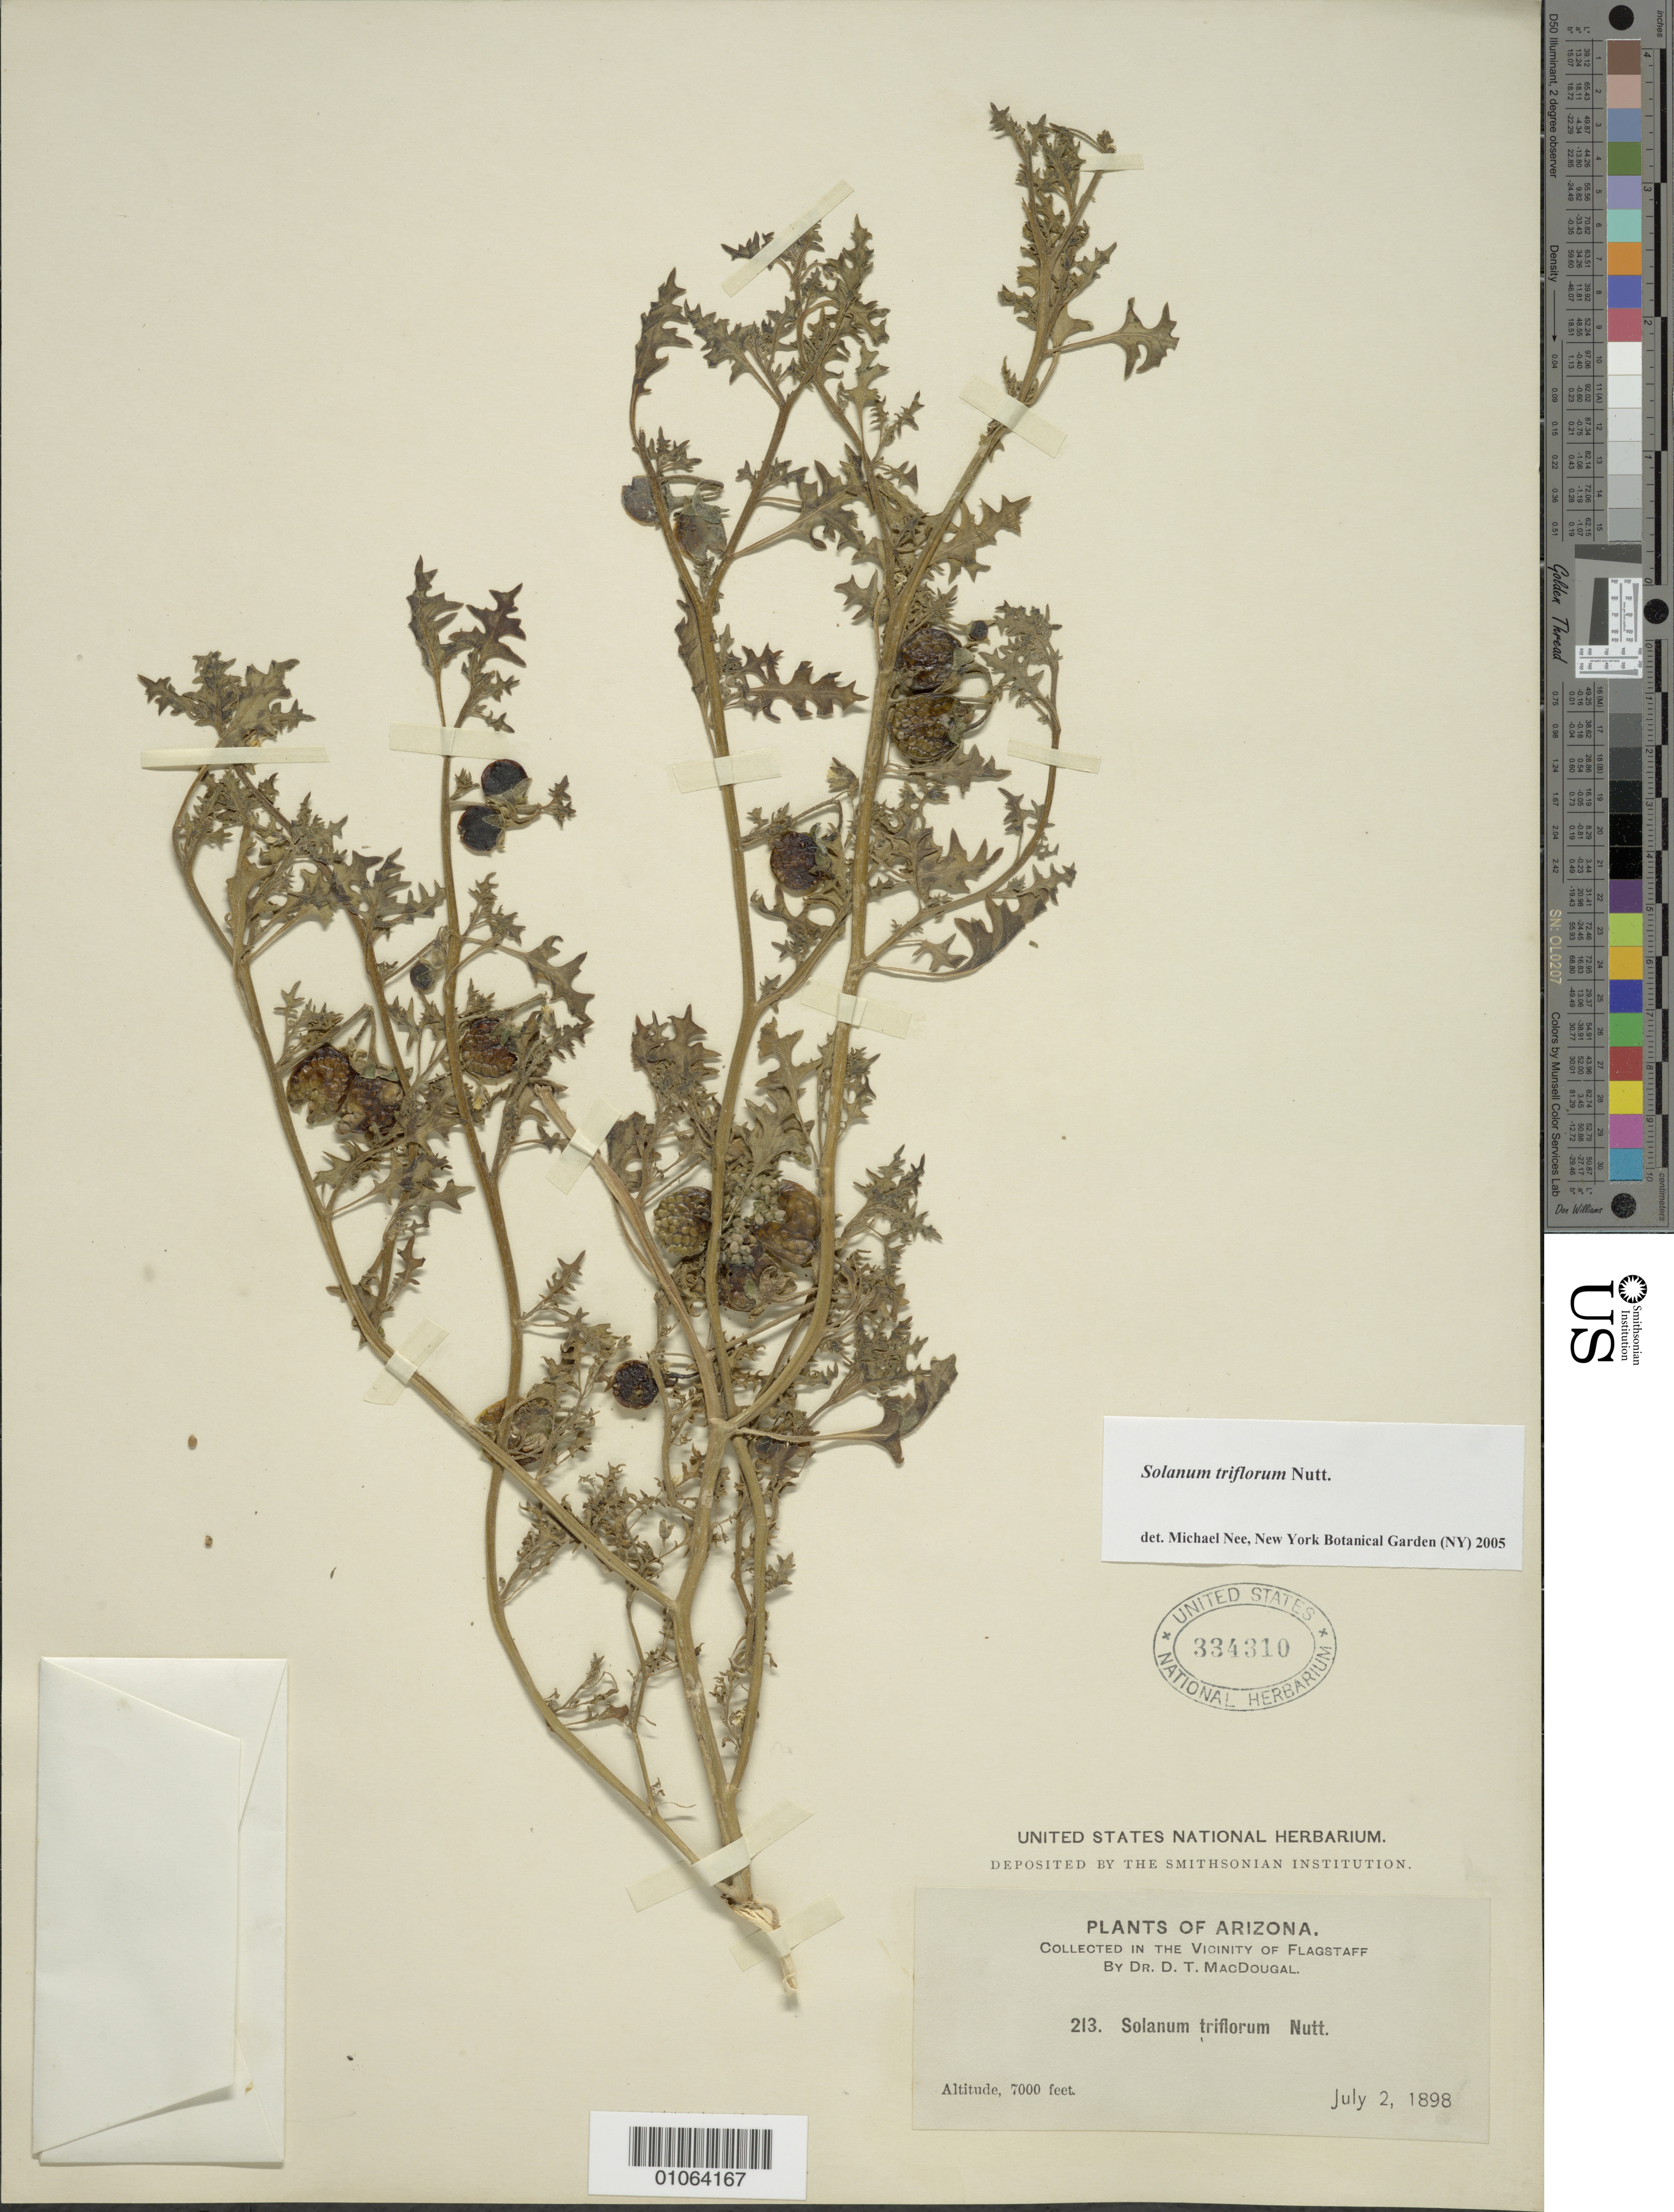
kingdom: Plantae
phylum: Tracheophyta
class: Magnoliopsida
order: Solanales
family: Solanaceae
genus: Solanum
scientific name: Solanum triflorum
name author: Nutt.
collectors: D. T. MacDougal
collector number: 213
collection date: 1898-07-02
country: United States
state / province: Arizona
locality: Vicinity of Flagstaff.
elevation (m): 2134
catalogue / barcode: US 334310